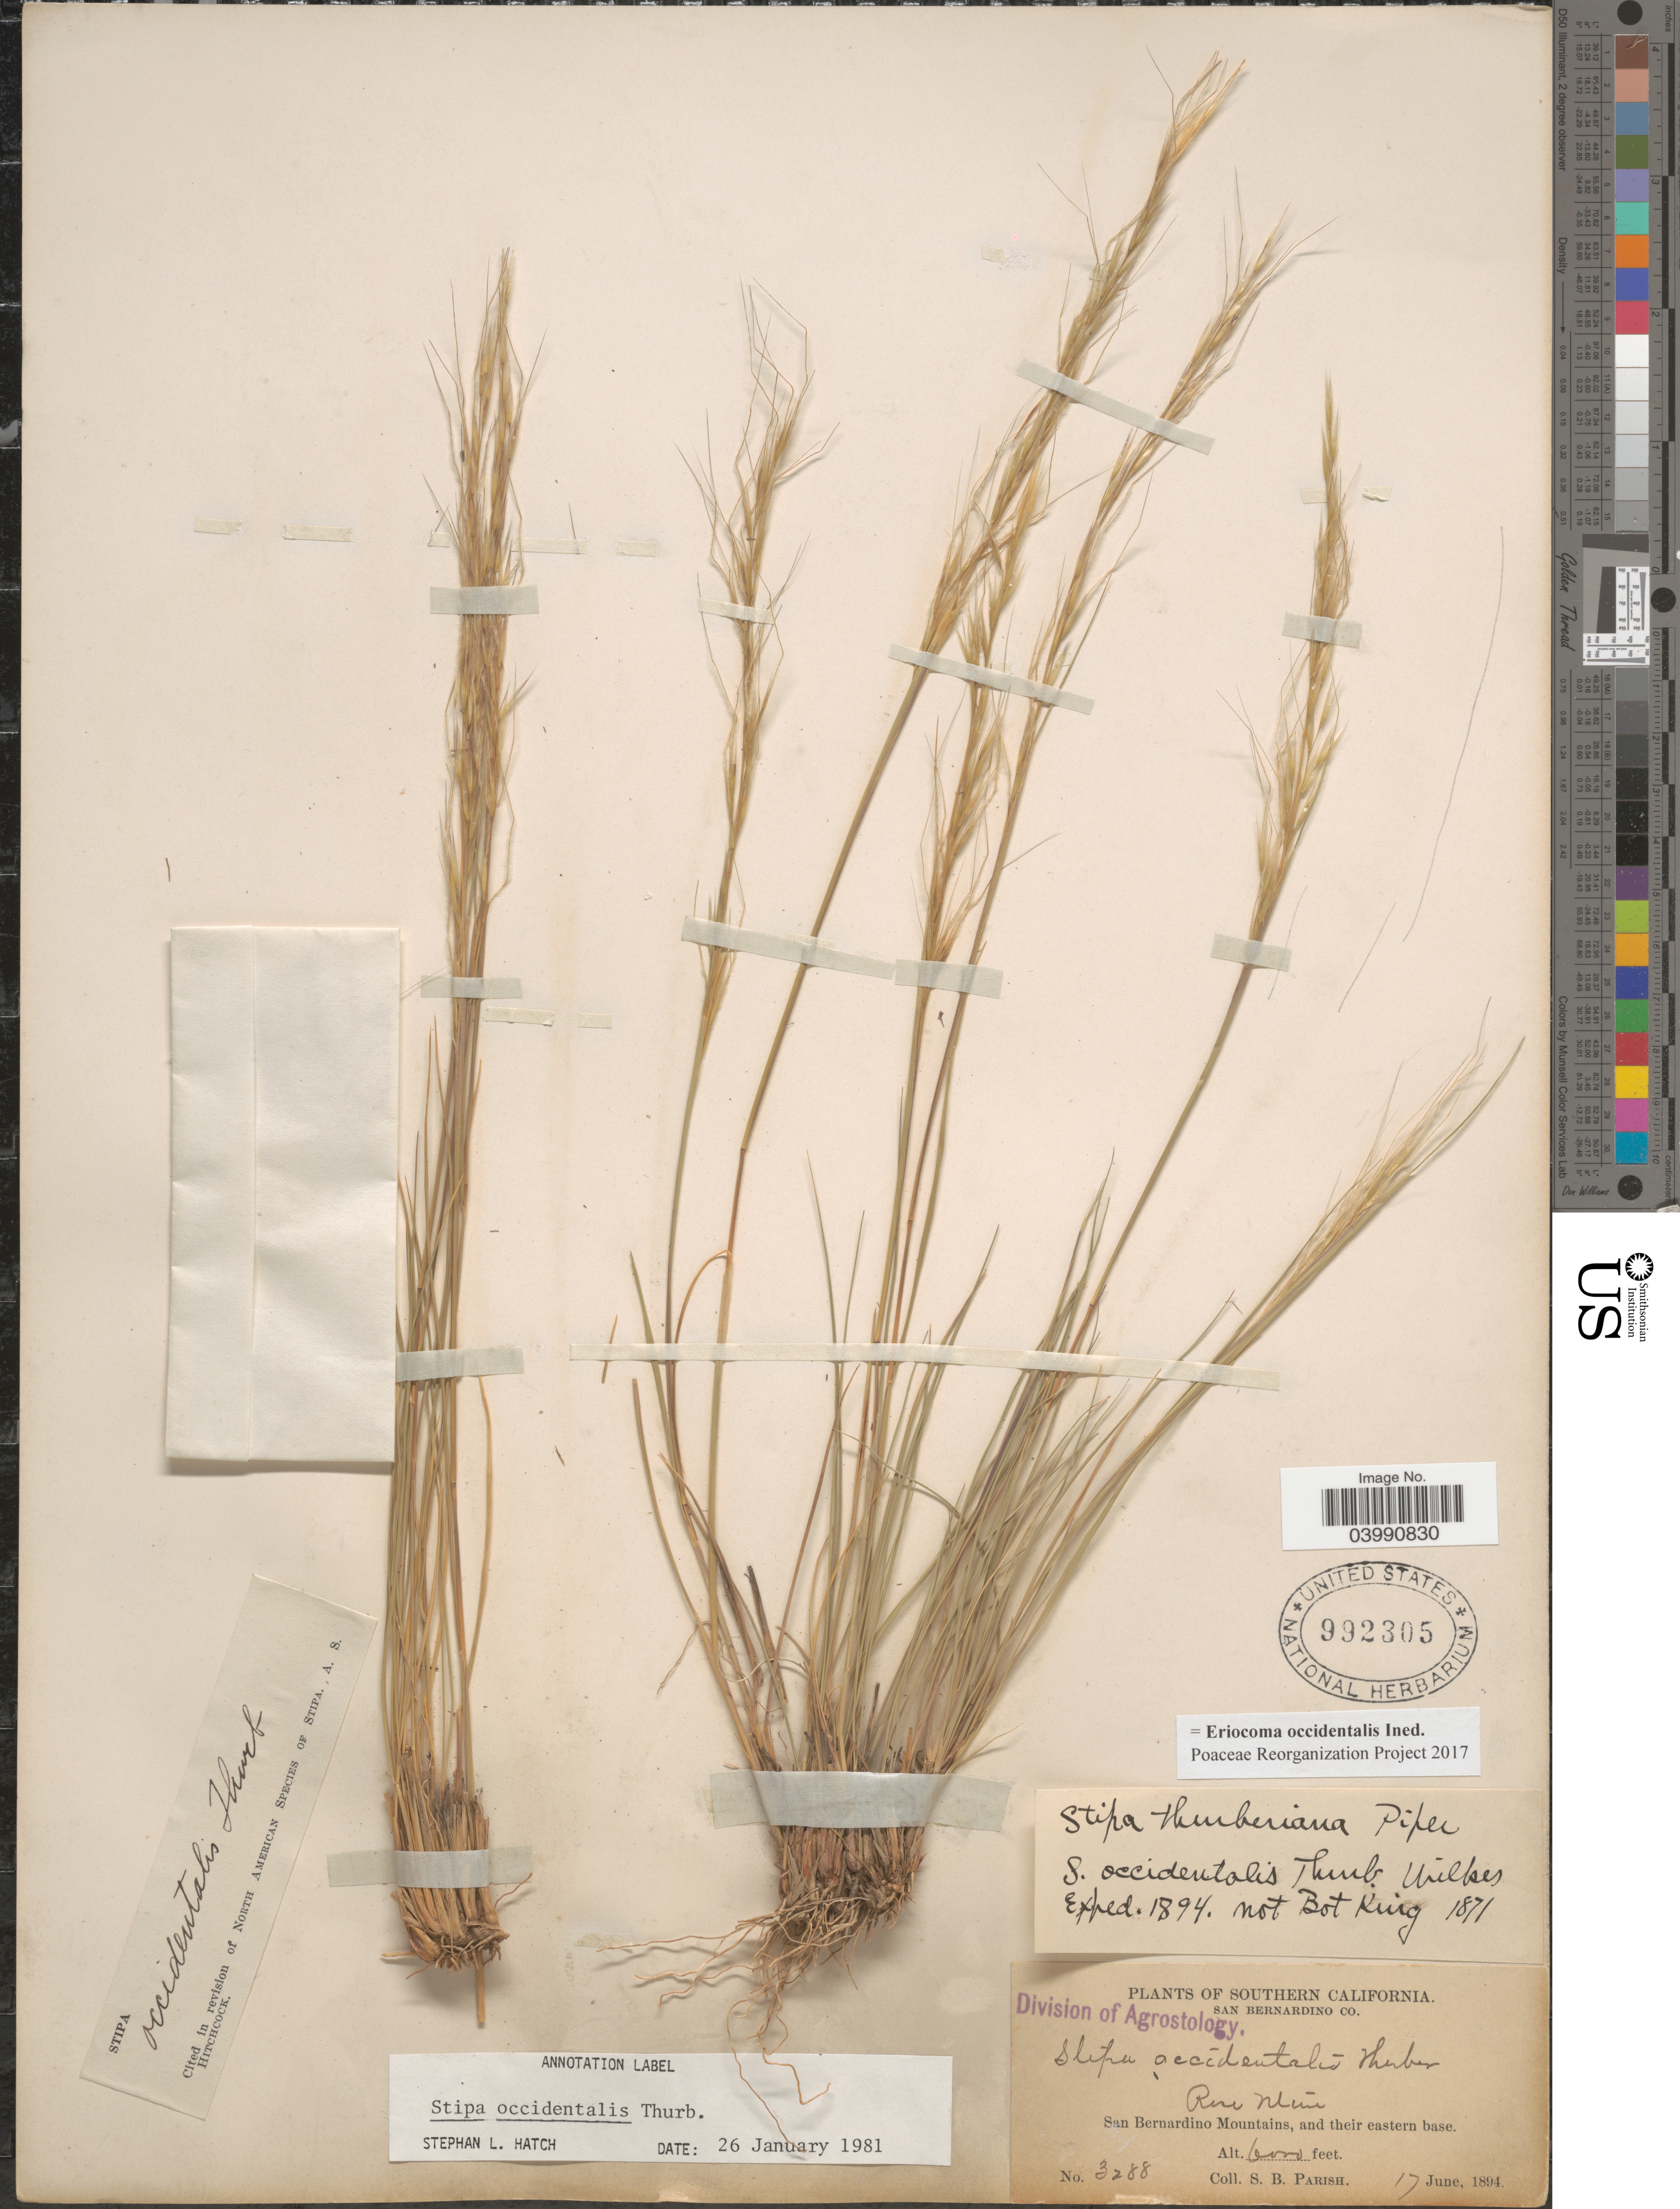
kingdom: Plantae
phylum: Tracheophyta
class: Liliopsida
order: Poales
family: Poaceae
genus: Eriocoma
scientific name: Eriocoma occidentalis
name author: (Thurb. ex S. Watson) Romasch.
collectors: S. B. Parish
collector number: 3288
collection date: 1894-06-17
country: United States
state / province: California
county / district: San Bernardino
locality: Southern California. San Bernardino Co. San Bernardino Mountains, and their eastern base.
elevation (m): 1829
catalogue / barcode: US 992305